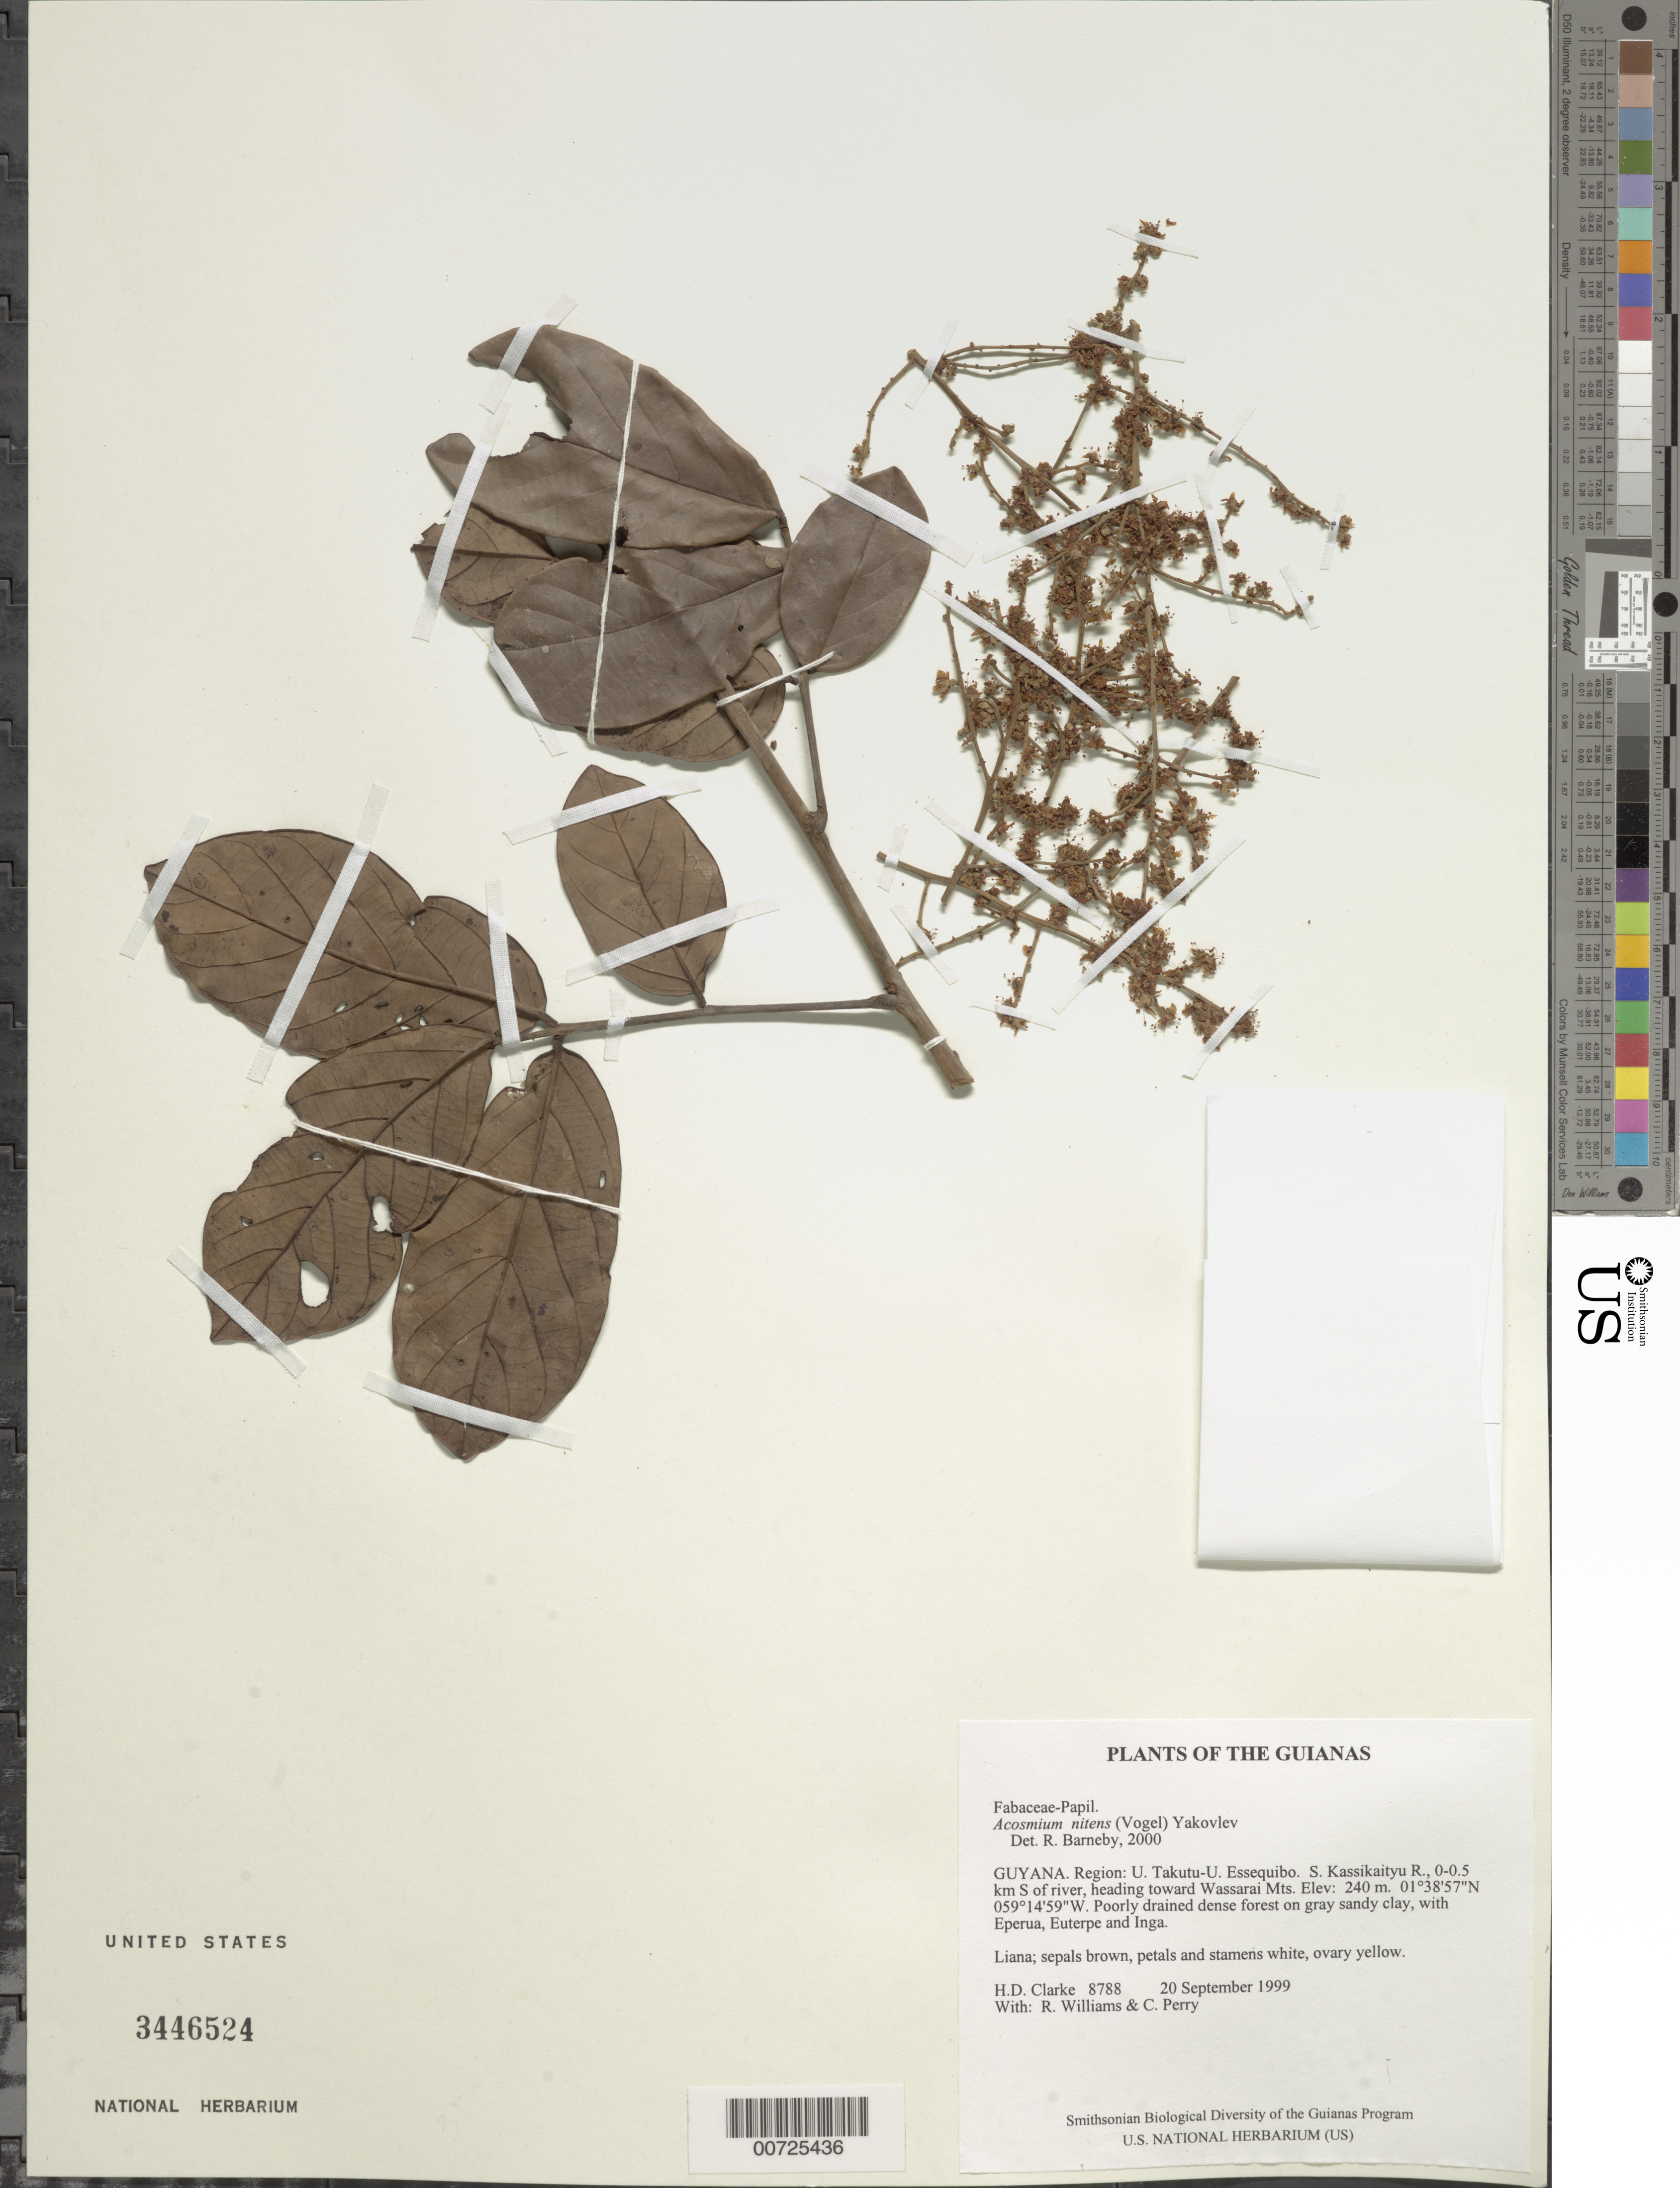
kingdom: Plantae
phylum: Tracheophyta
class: Magnoliopsida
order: Fabales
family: Fabaceae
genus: Acosmium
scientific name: Acosmium nitens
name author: (Vogel) Yakovlev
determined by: Barneby, Rupert C., (NY)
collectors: H. D. Clarke, R. Williams & C. Perry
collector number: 8788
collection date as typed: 20 September 1999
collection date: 1999-09-20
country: Guyana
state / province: U. Takutu-U. Essequibo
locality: S. Kassikaityu R., 0-0.5 km S of river, heading toward Wassarai Mts.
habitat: Poorly drained dense forest on gray sandy clay, with Eperua, Euterpe and Inga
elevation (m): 240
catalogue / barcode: US 3446524